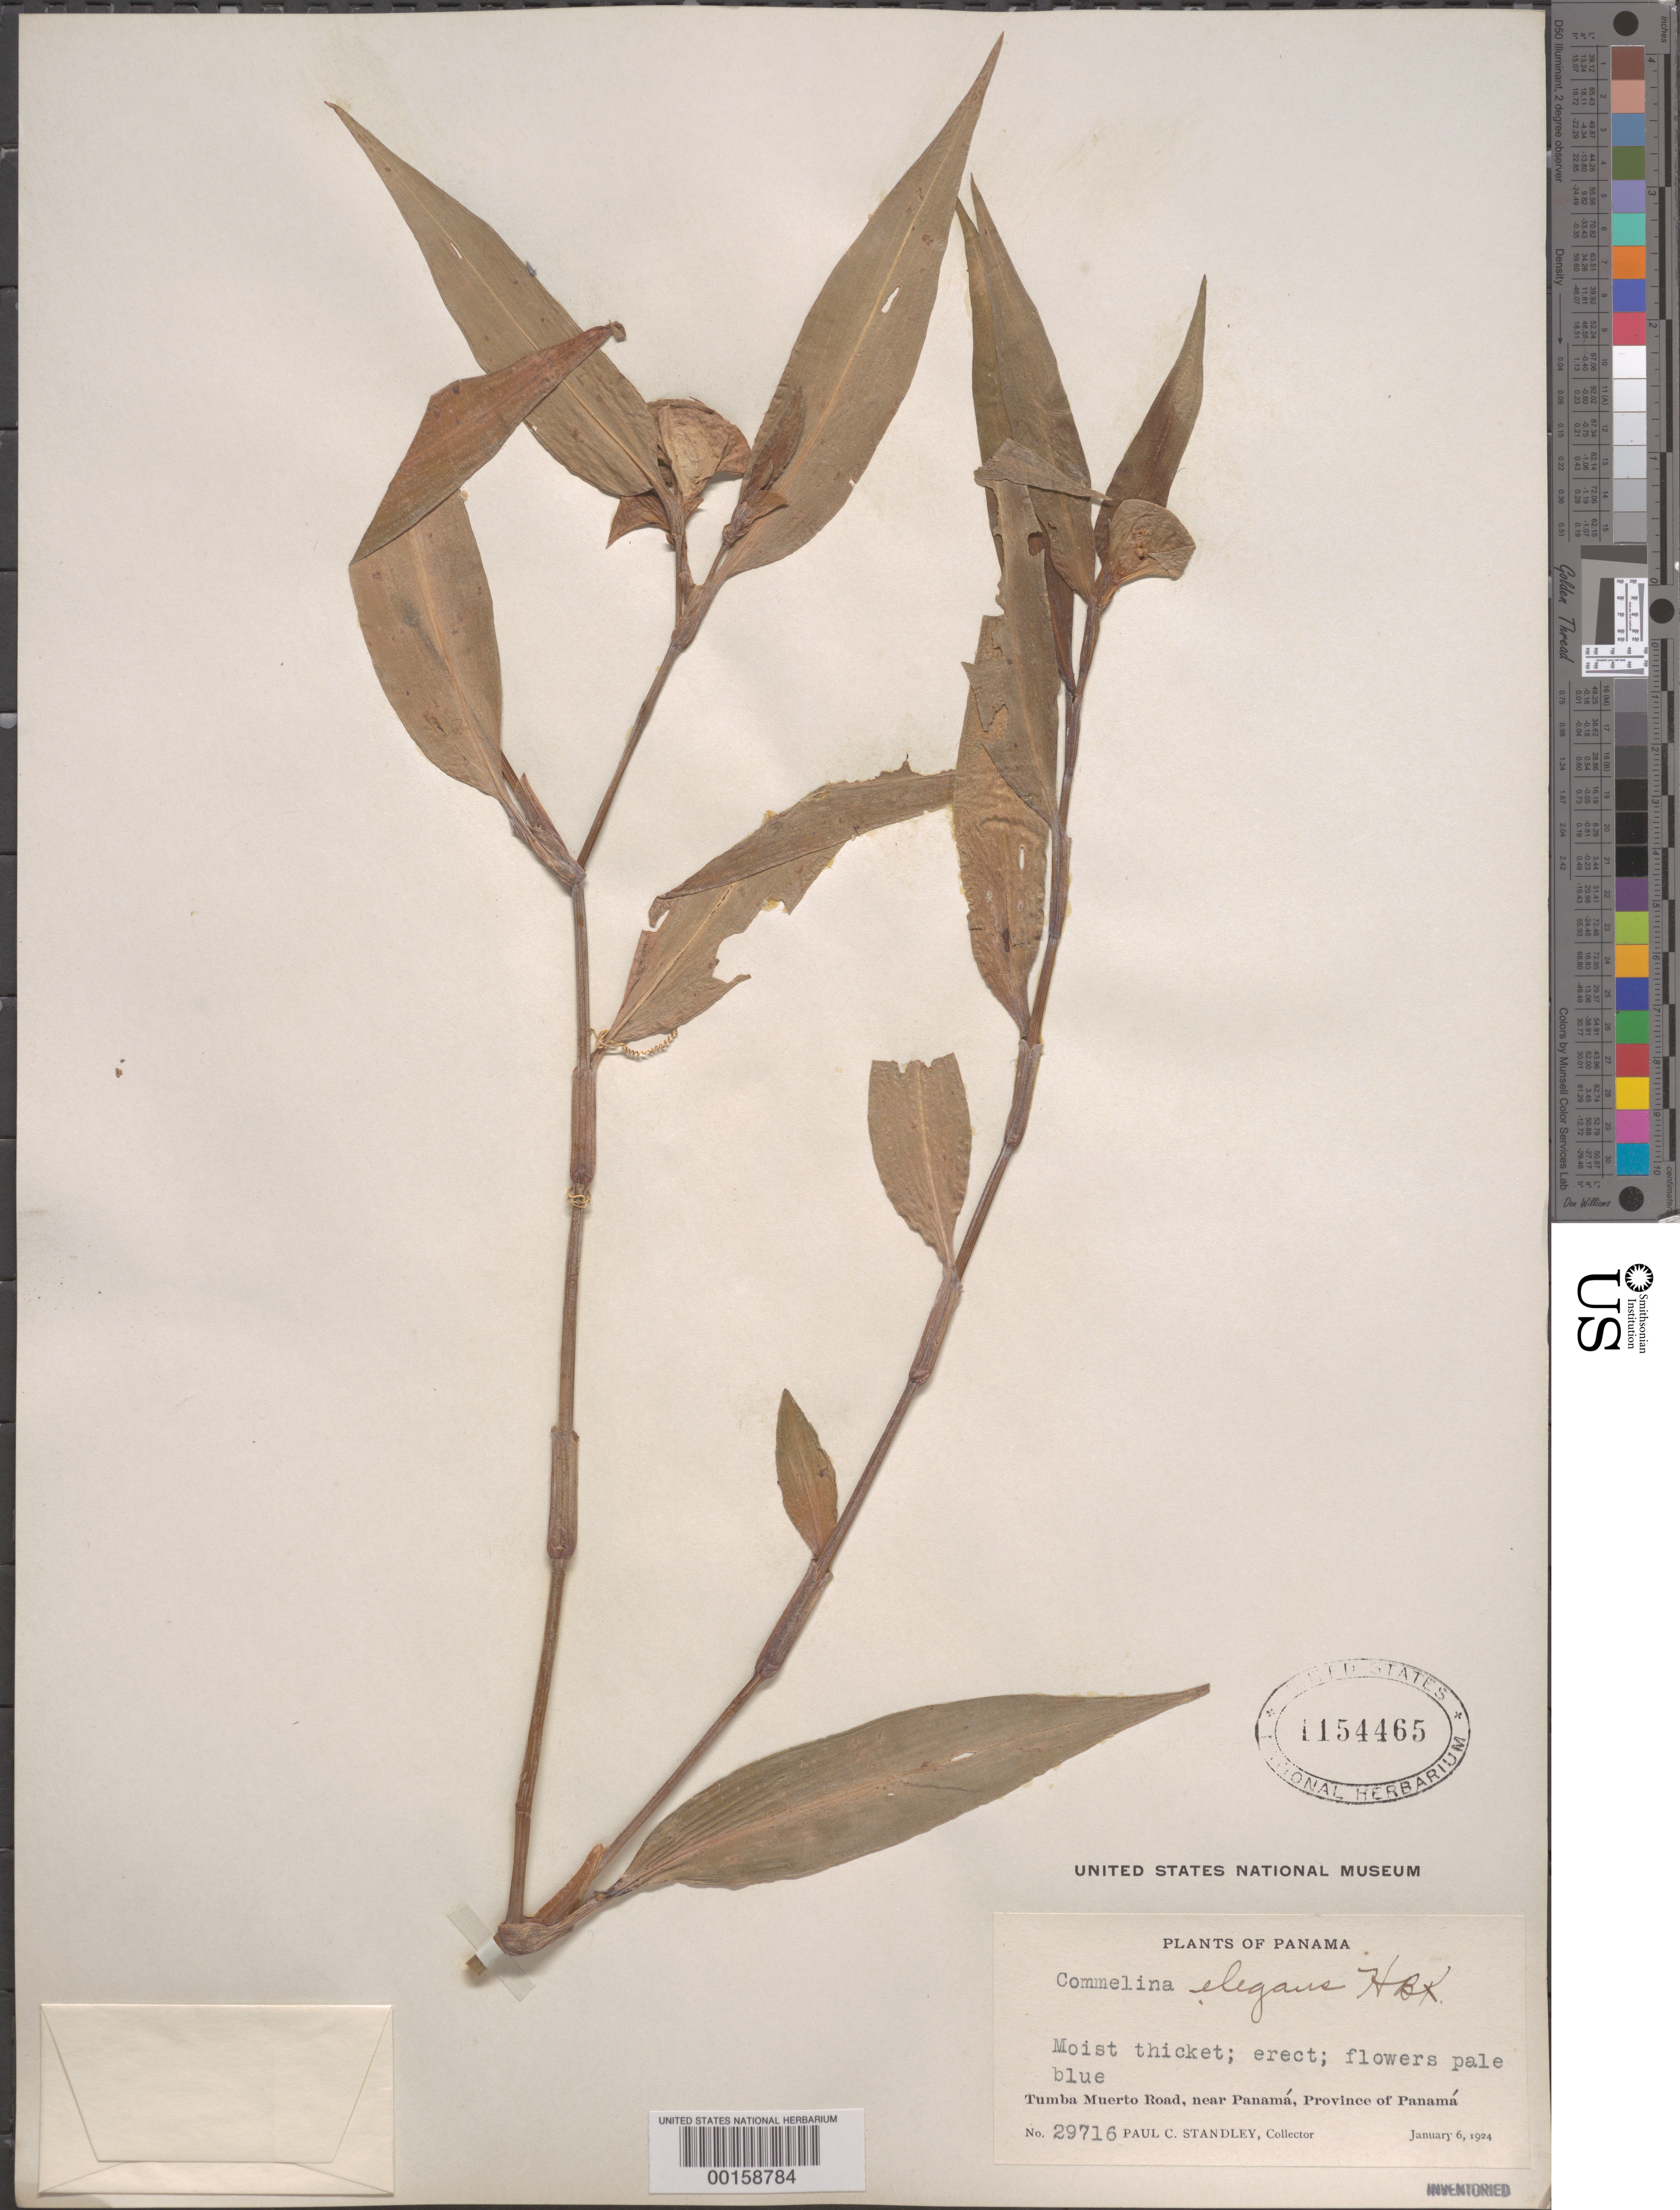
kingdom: Plantae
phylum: Tracheophyta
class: Liliopsida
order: Commelinales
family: Commelinaceae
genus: Commelina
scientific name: Commelina erecta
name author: L.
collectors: P. C. Standley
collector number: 29716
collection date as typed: Nov 1923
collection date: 1923-11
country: Panama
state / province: Panamá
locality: Tumba Muerto Road; Panama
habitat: Moist thicket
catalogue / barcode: US 1154465